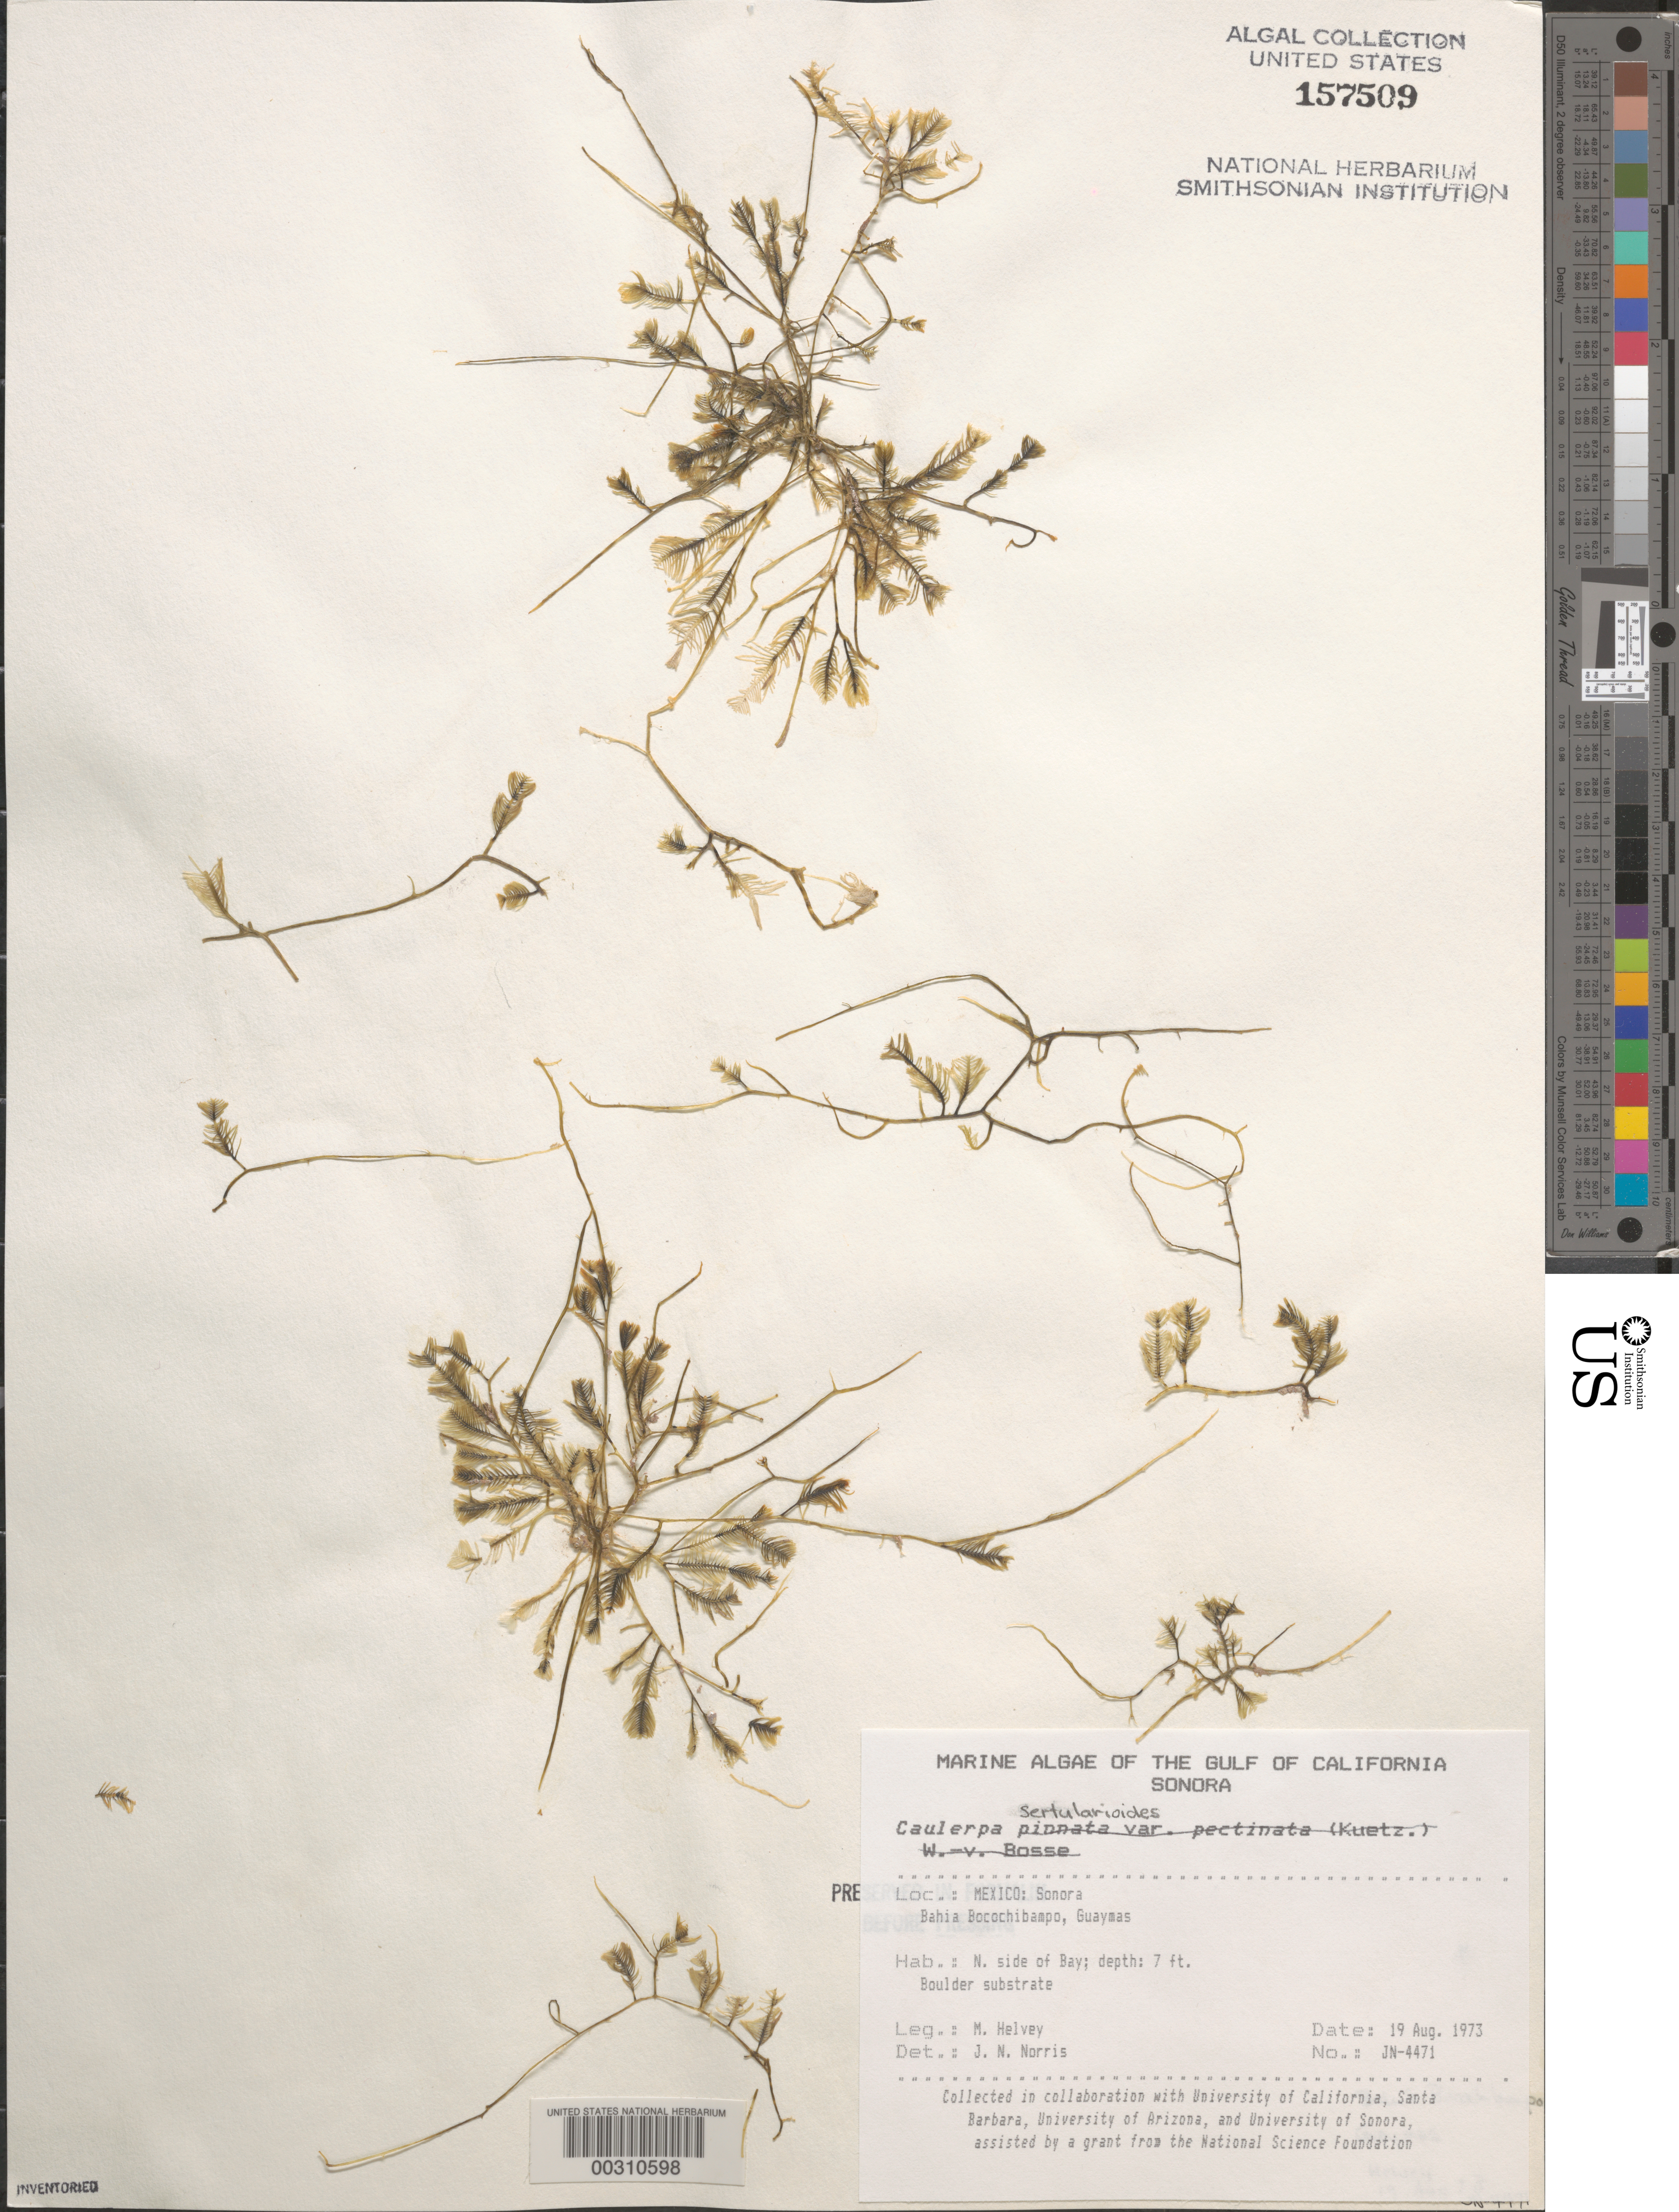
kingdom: Plantae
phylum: Chlorophyta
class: Ulvophyceae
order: Bryopsidales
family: Caulerpaceae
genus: Caulerpa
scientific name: Caulerpa sertularioides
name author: (S.G. Gmel.) M. Howe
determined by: Norris, James N.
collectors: M. Helvey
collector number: JN-4471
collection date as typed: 19 Aug 1973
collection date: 1973-08-19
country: Mexico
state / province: Sonora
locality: Bahia Bocochibampo, Guaymas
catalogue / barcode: US 157509